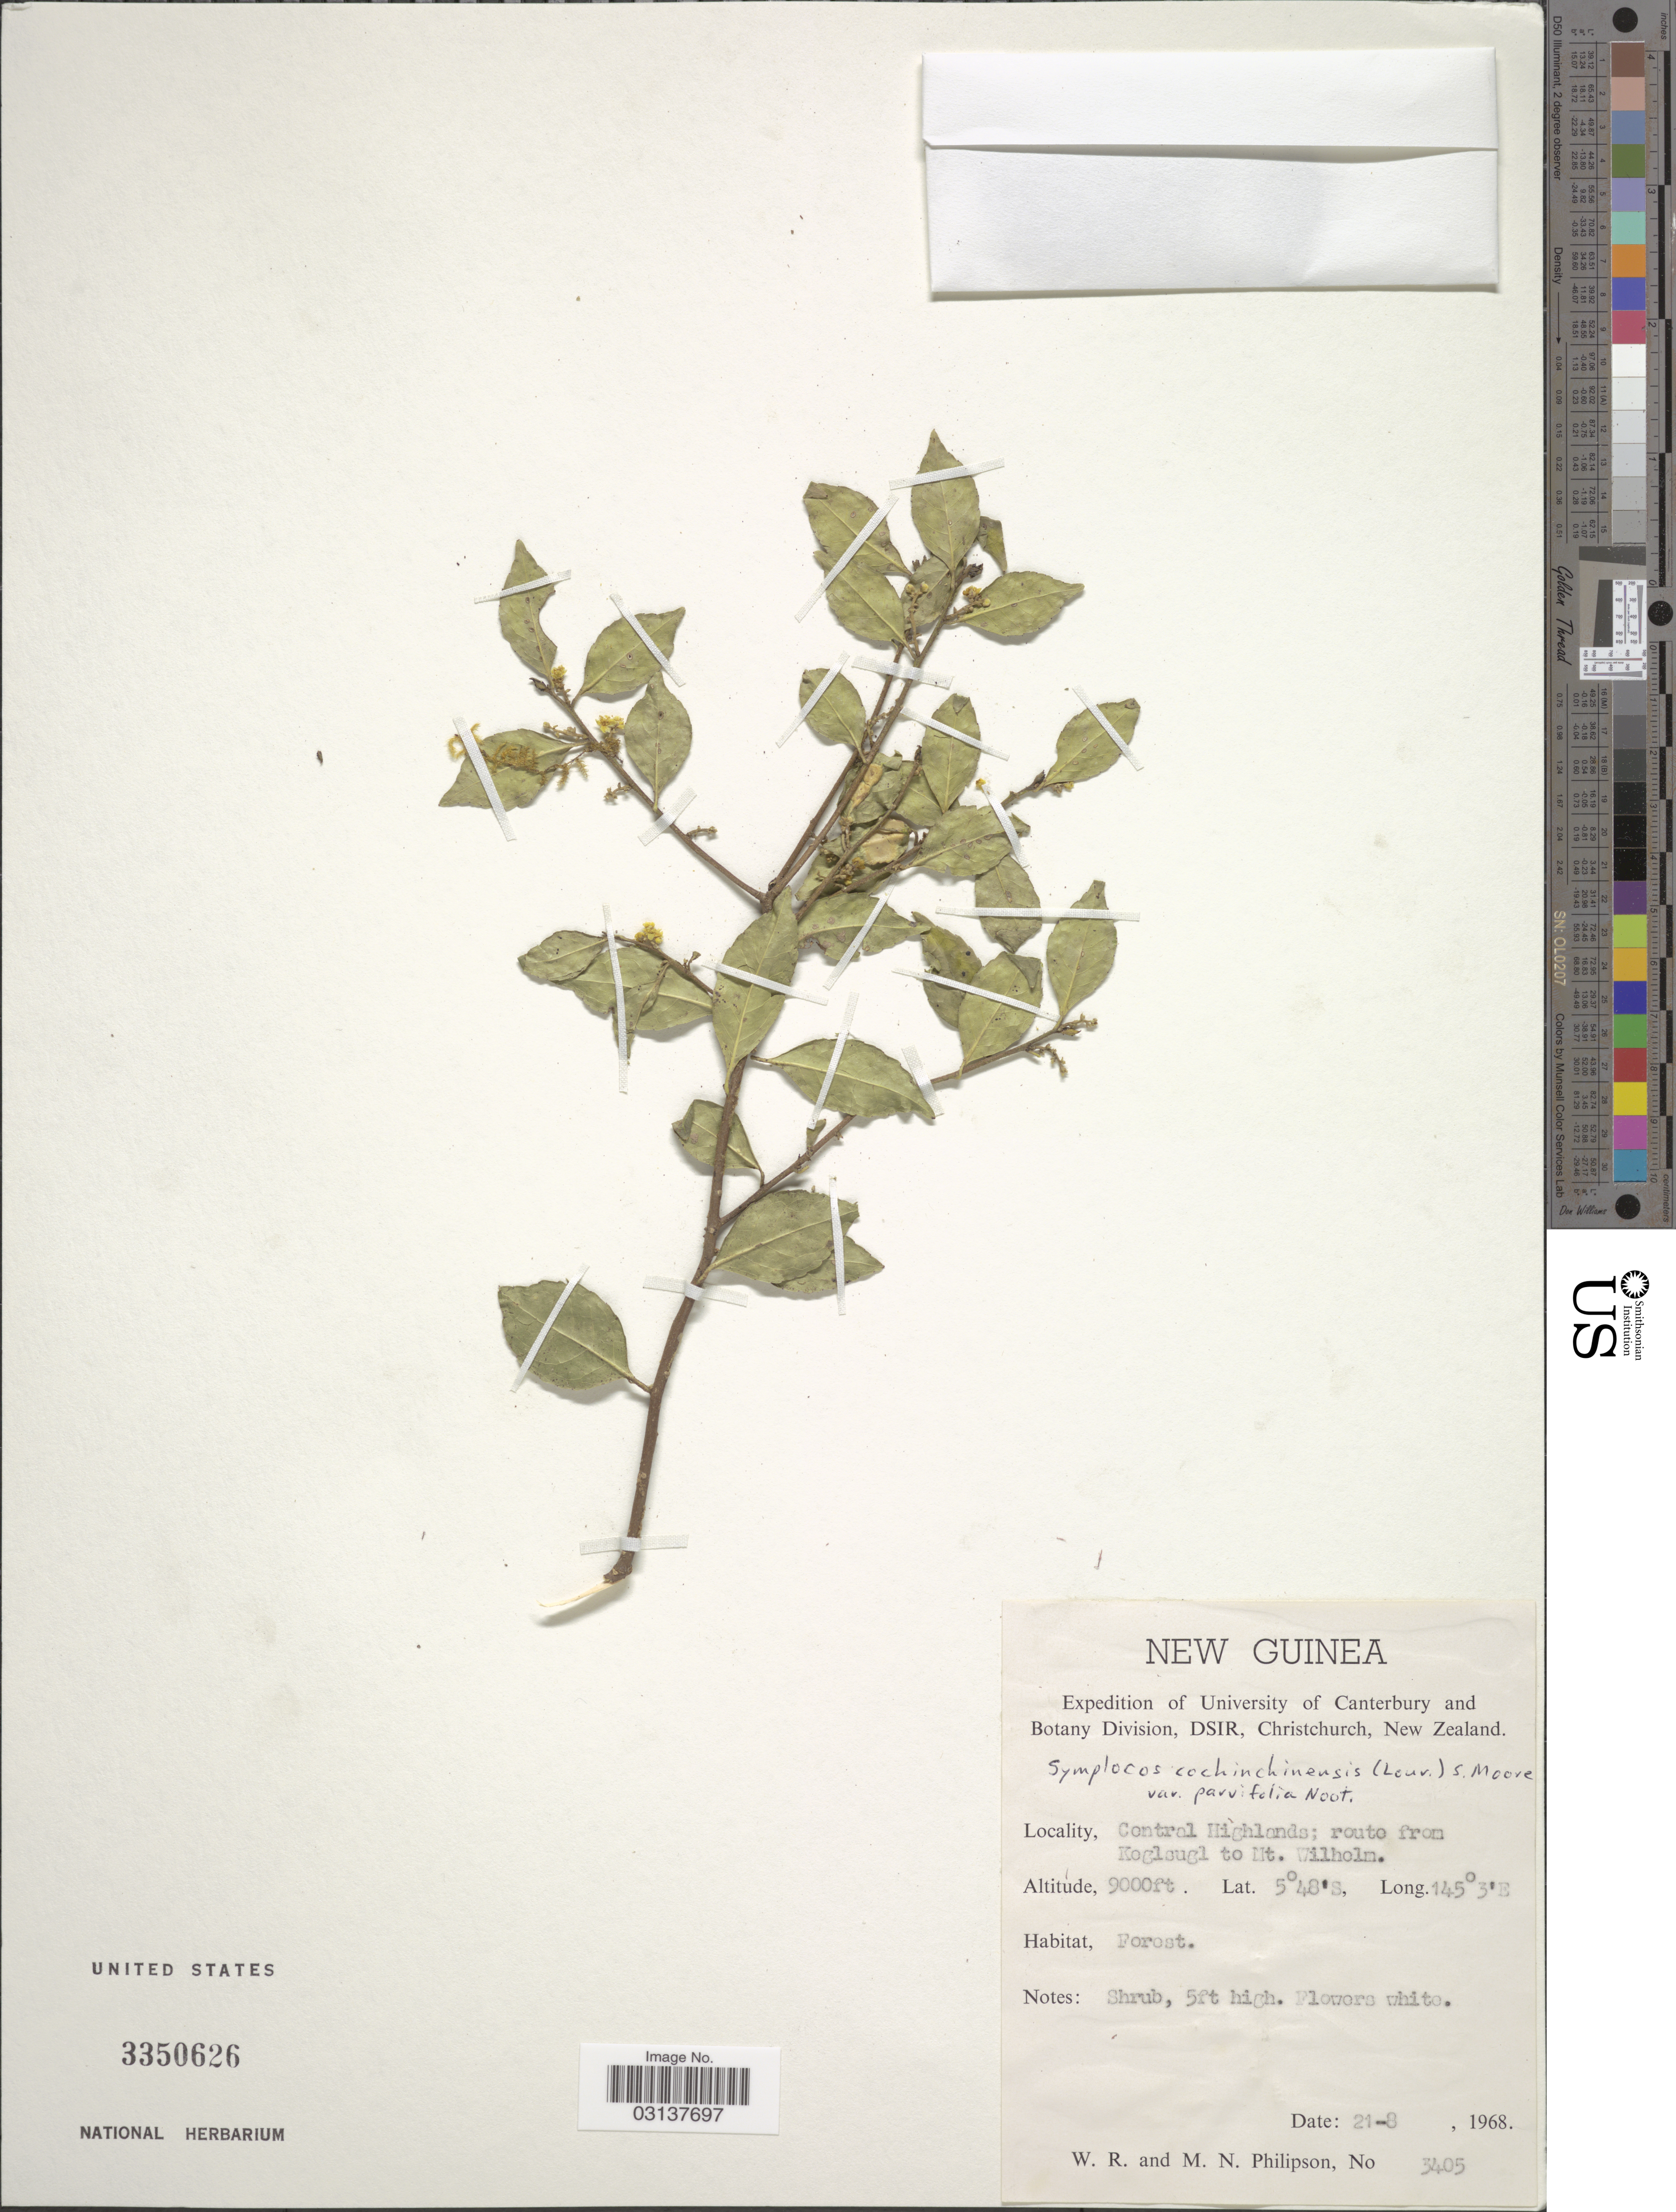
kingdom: Plantae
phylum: Tracheophyta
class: Magnoliopsida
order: Ericales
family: Symplocaceae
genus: Symplocos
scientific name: Symplocos cochinchinensis var. parvifolia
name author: Noot.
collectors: W. R. Philipson & M. Philipson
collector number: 3405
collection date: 1968-08-21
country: Papua New Guinea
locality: New Guinea, Central Highlands; route from Keglsugl to Mt. Wilhelm.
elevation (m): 2743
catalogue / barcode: US 3350626